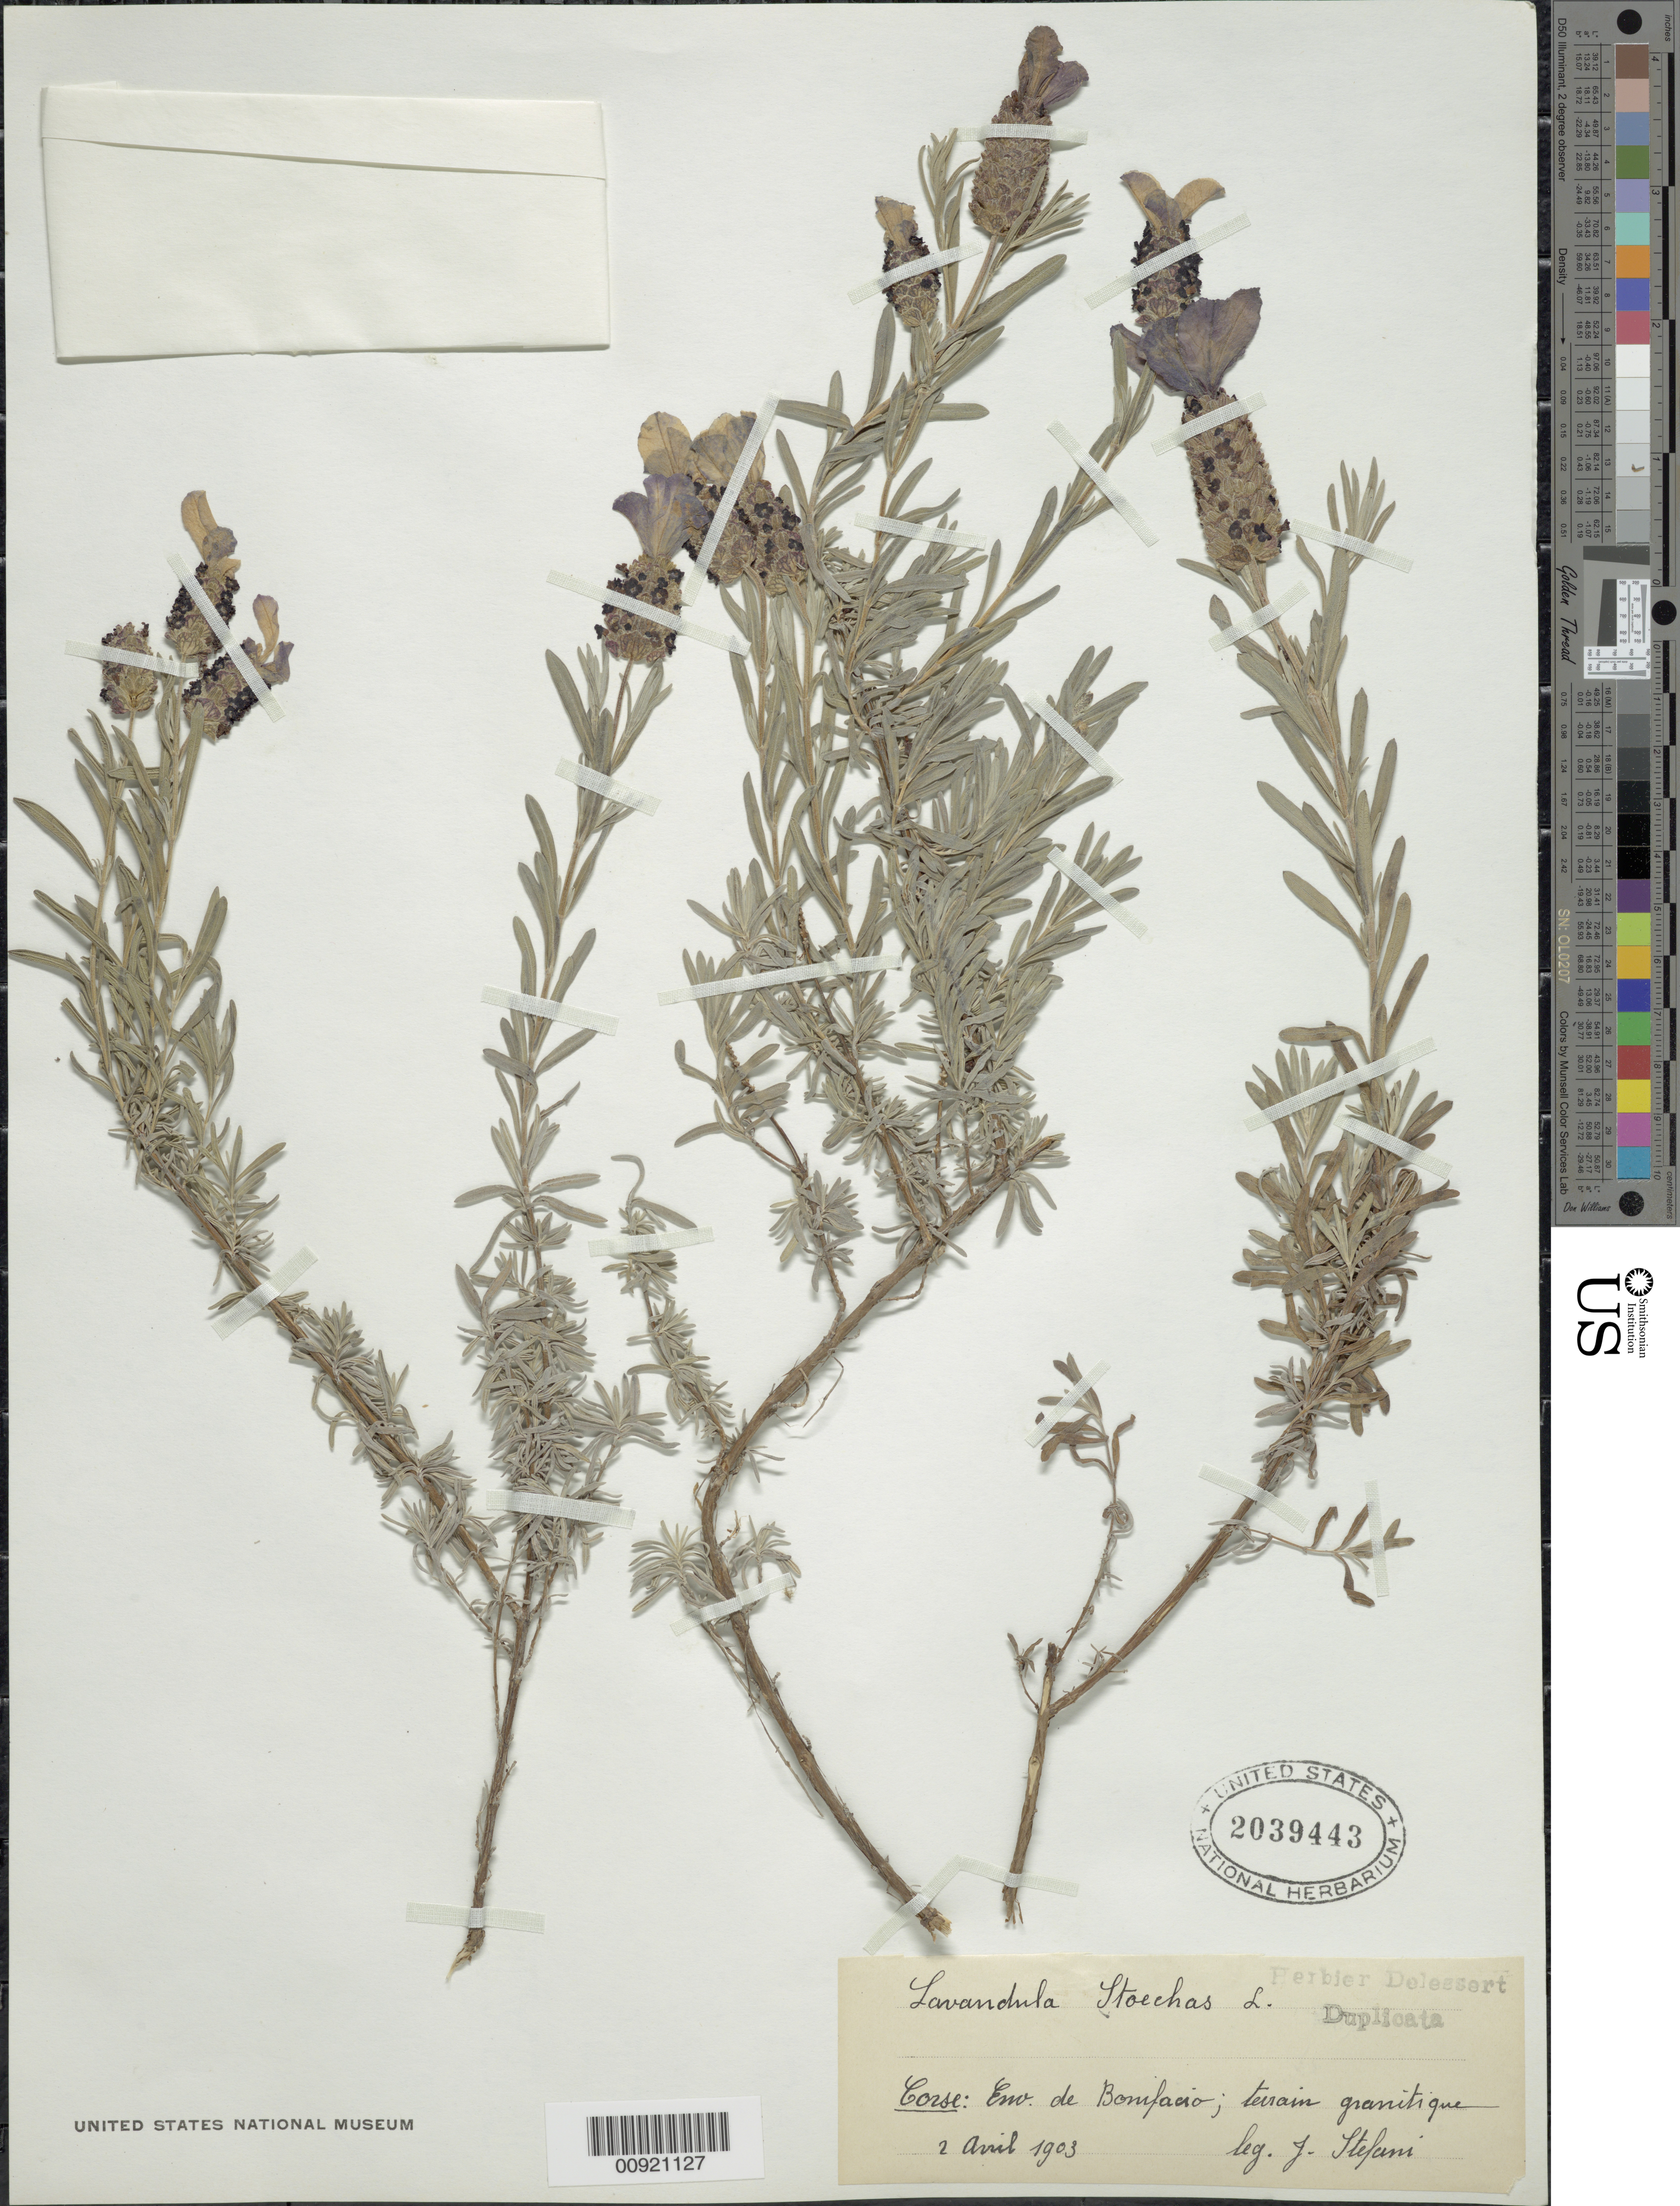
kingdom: Plantae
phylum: Tracheophyta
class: Magnoliopsida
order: Lamiales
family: Lamiaceae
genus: Lavandula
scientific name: Lavandula stoechas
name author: L.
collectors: J. Stefani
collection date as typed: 02 Apr 1903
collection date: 1903-04-02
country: France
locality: env. De Bonifacio; terrain granitique.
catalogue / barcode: US 2039443